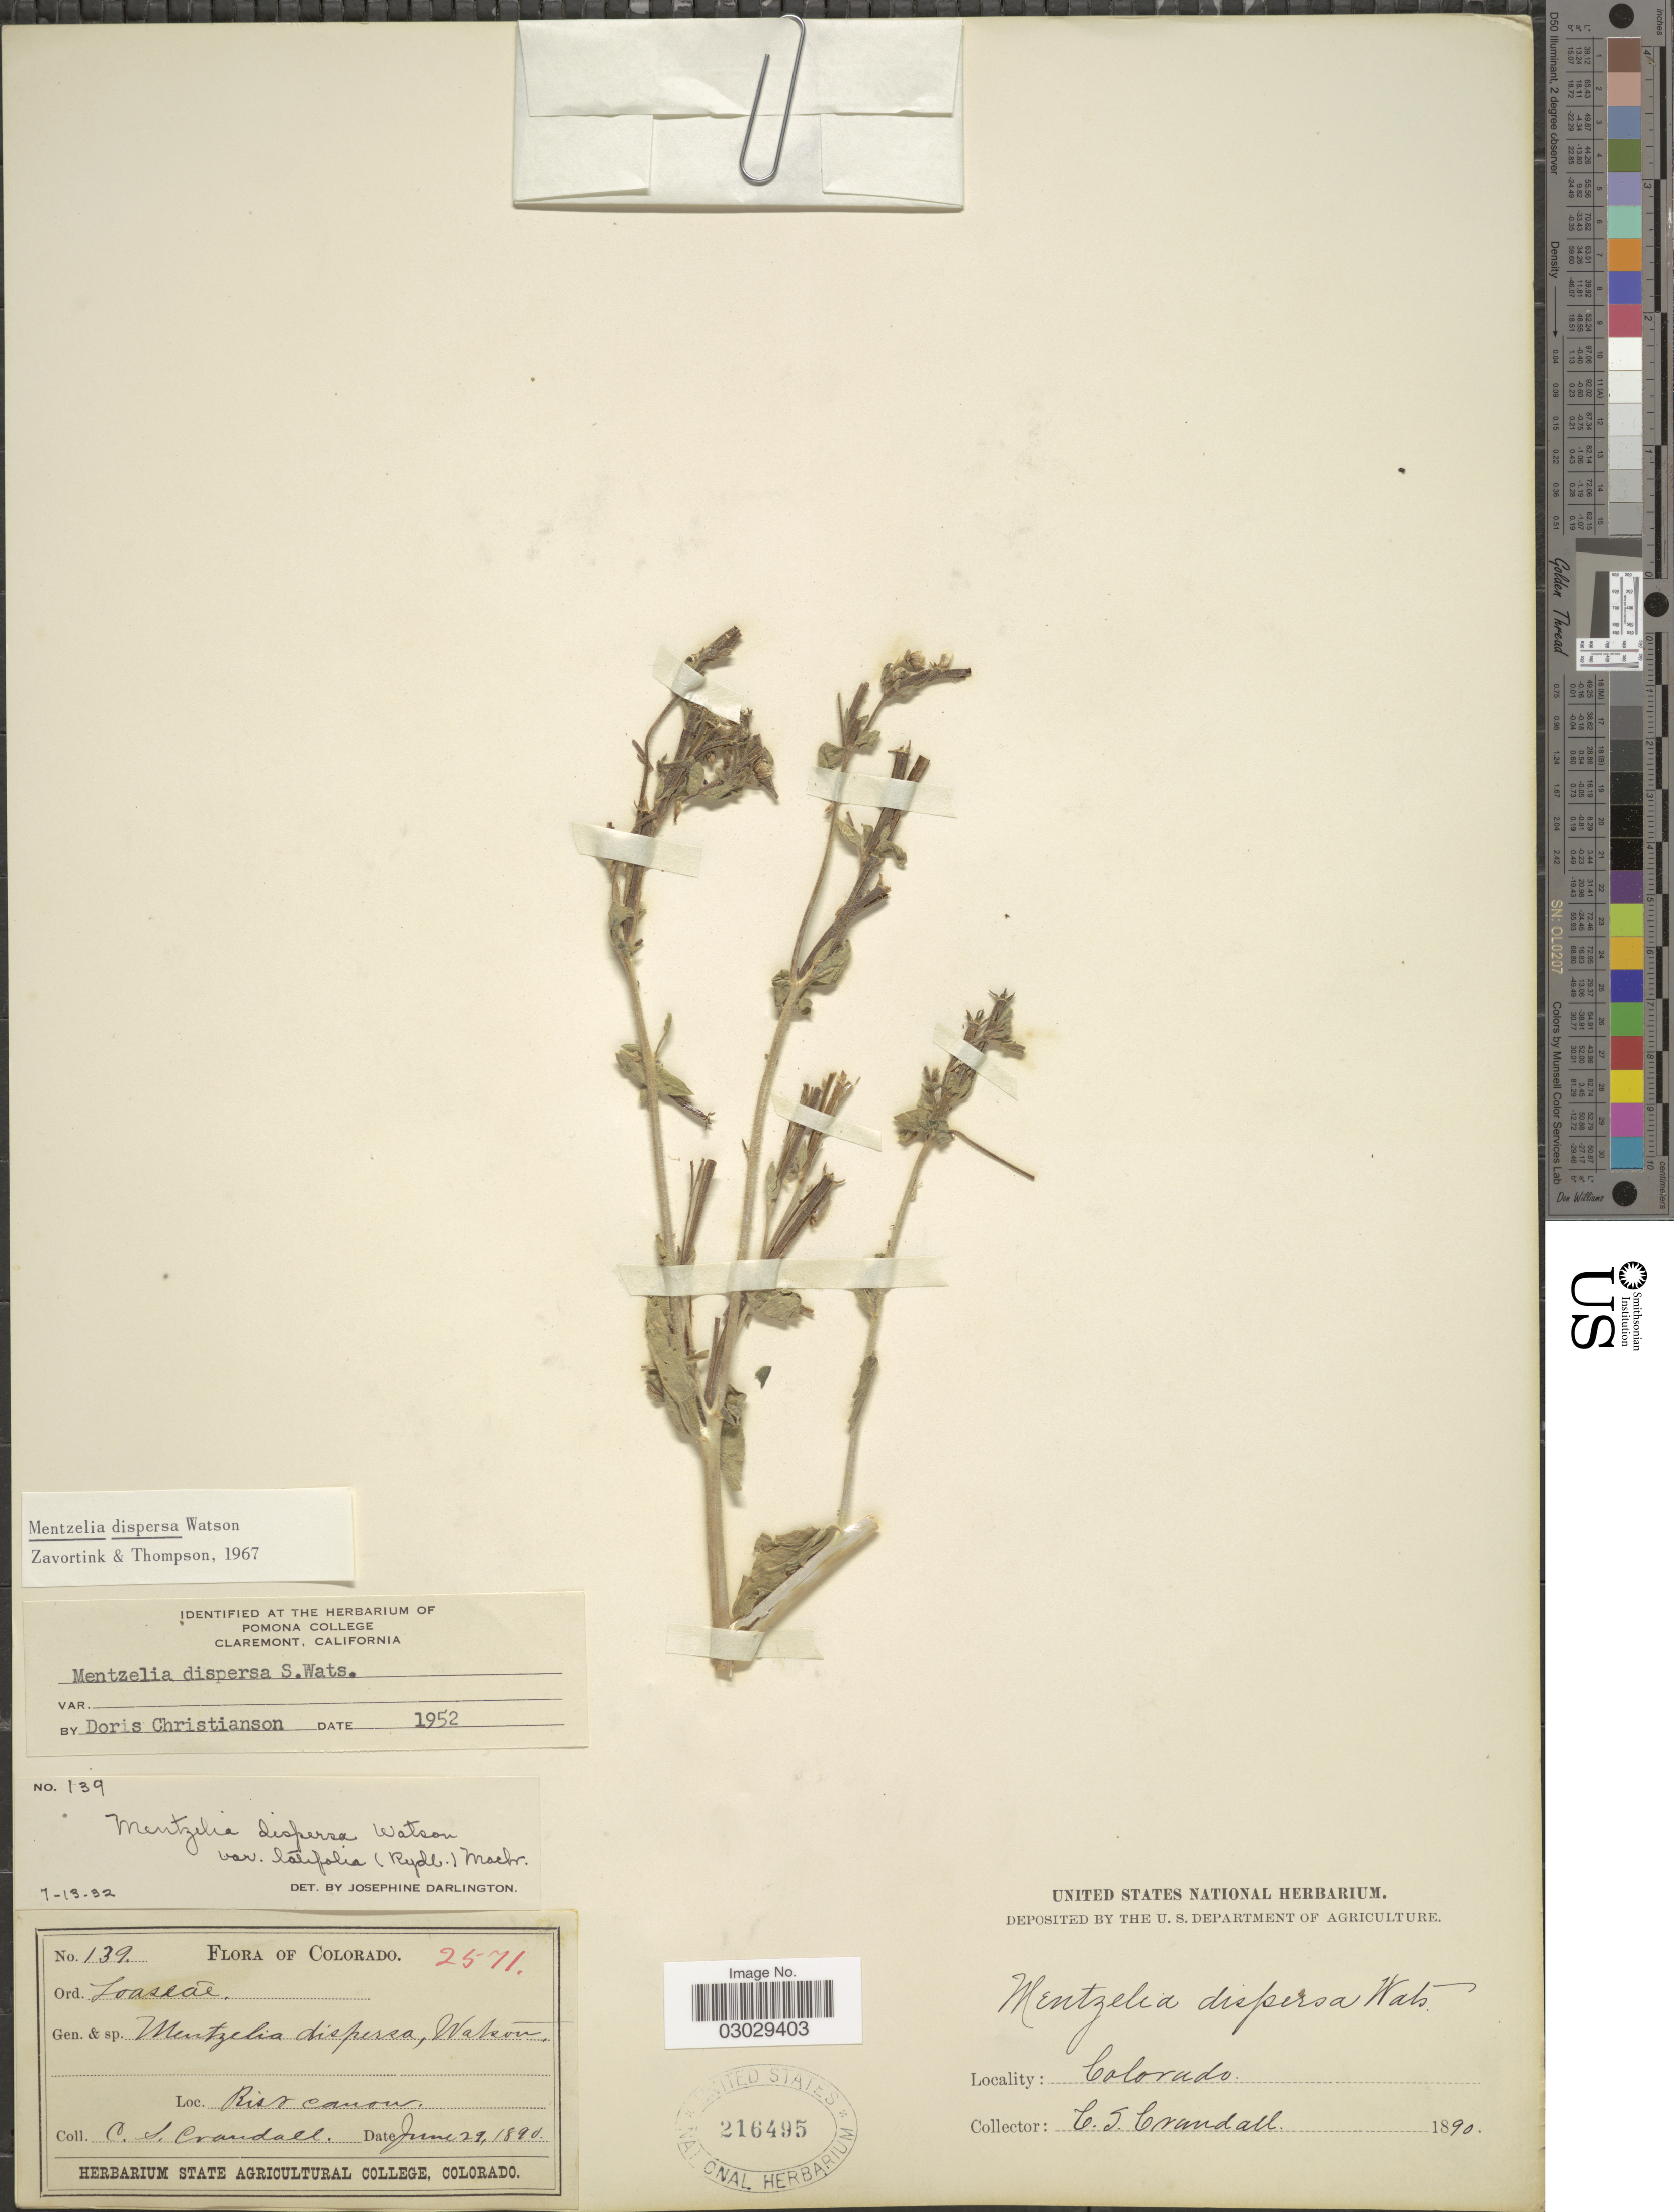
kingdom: Plantae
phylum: Tracheophyta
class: Magnoliopsida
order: Cornales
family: Loasaceae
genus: Mentzelia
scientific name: Mentzelia dispersa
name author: S. Watson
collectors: C. Crandall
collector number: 139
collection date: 1890-06-29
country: United States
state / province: Colorado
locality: Rist Canon (Canyon)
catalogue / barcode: US 216495